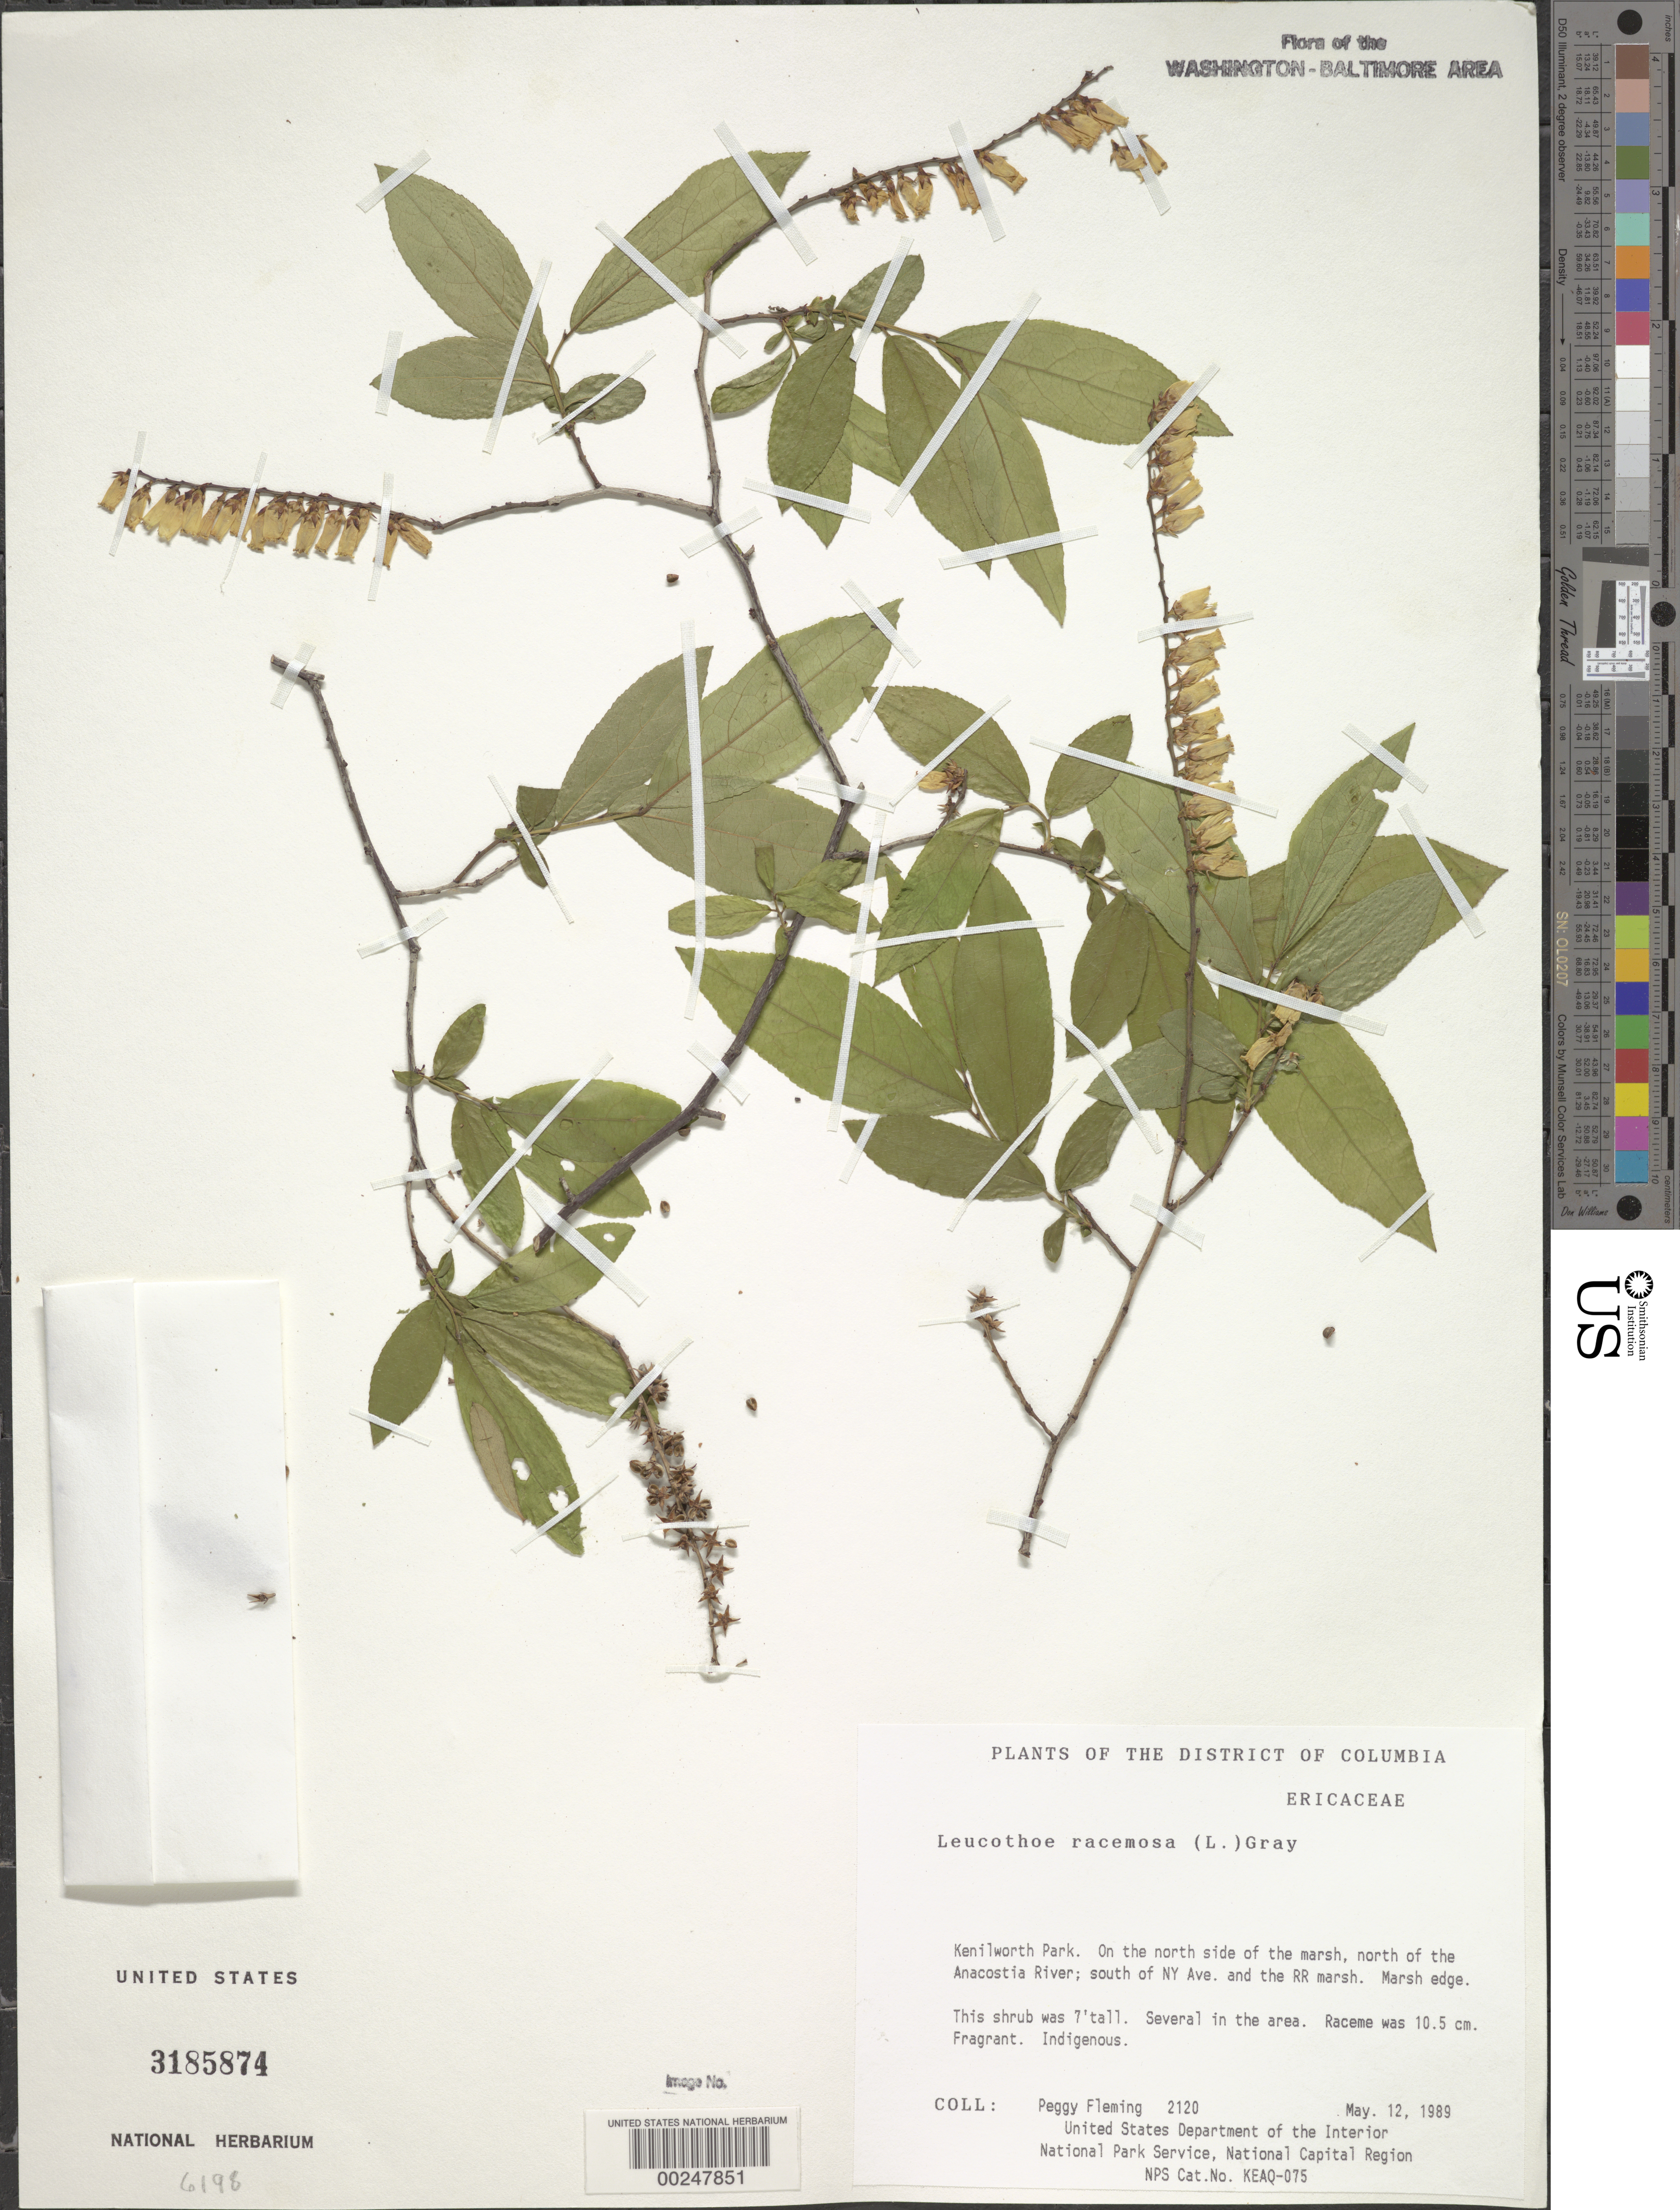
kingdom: Plantae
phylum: Tracheophyta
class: Magnoliopsida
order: Ericales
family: Ericaceae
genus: Leucothoe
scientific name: Leucothoë racemosa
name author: (L.) A. Gray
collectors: P. Fleming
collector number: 2120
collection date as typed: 12 May 1989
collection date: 1989-05-12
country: United States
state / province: District of Columbia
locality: Kenilworth Park, N of Anacostia River, S of NY Ave. and the RR Marsh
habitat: Marsh edge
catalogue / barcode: US 3185874